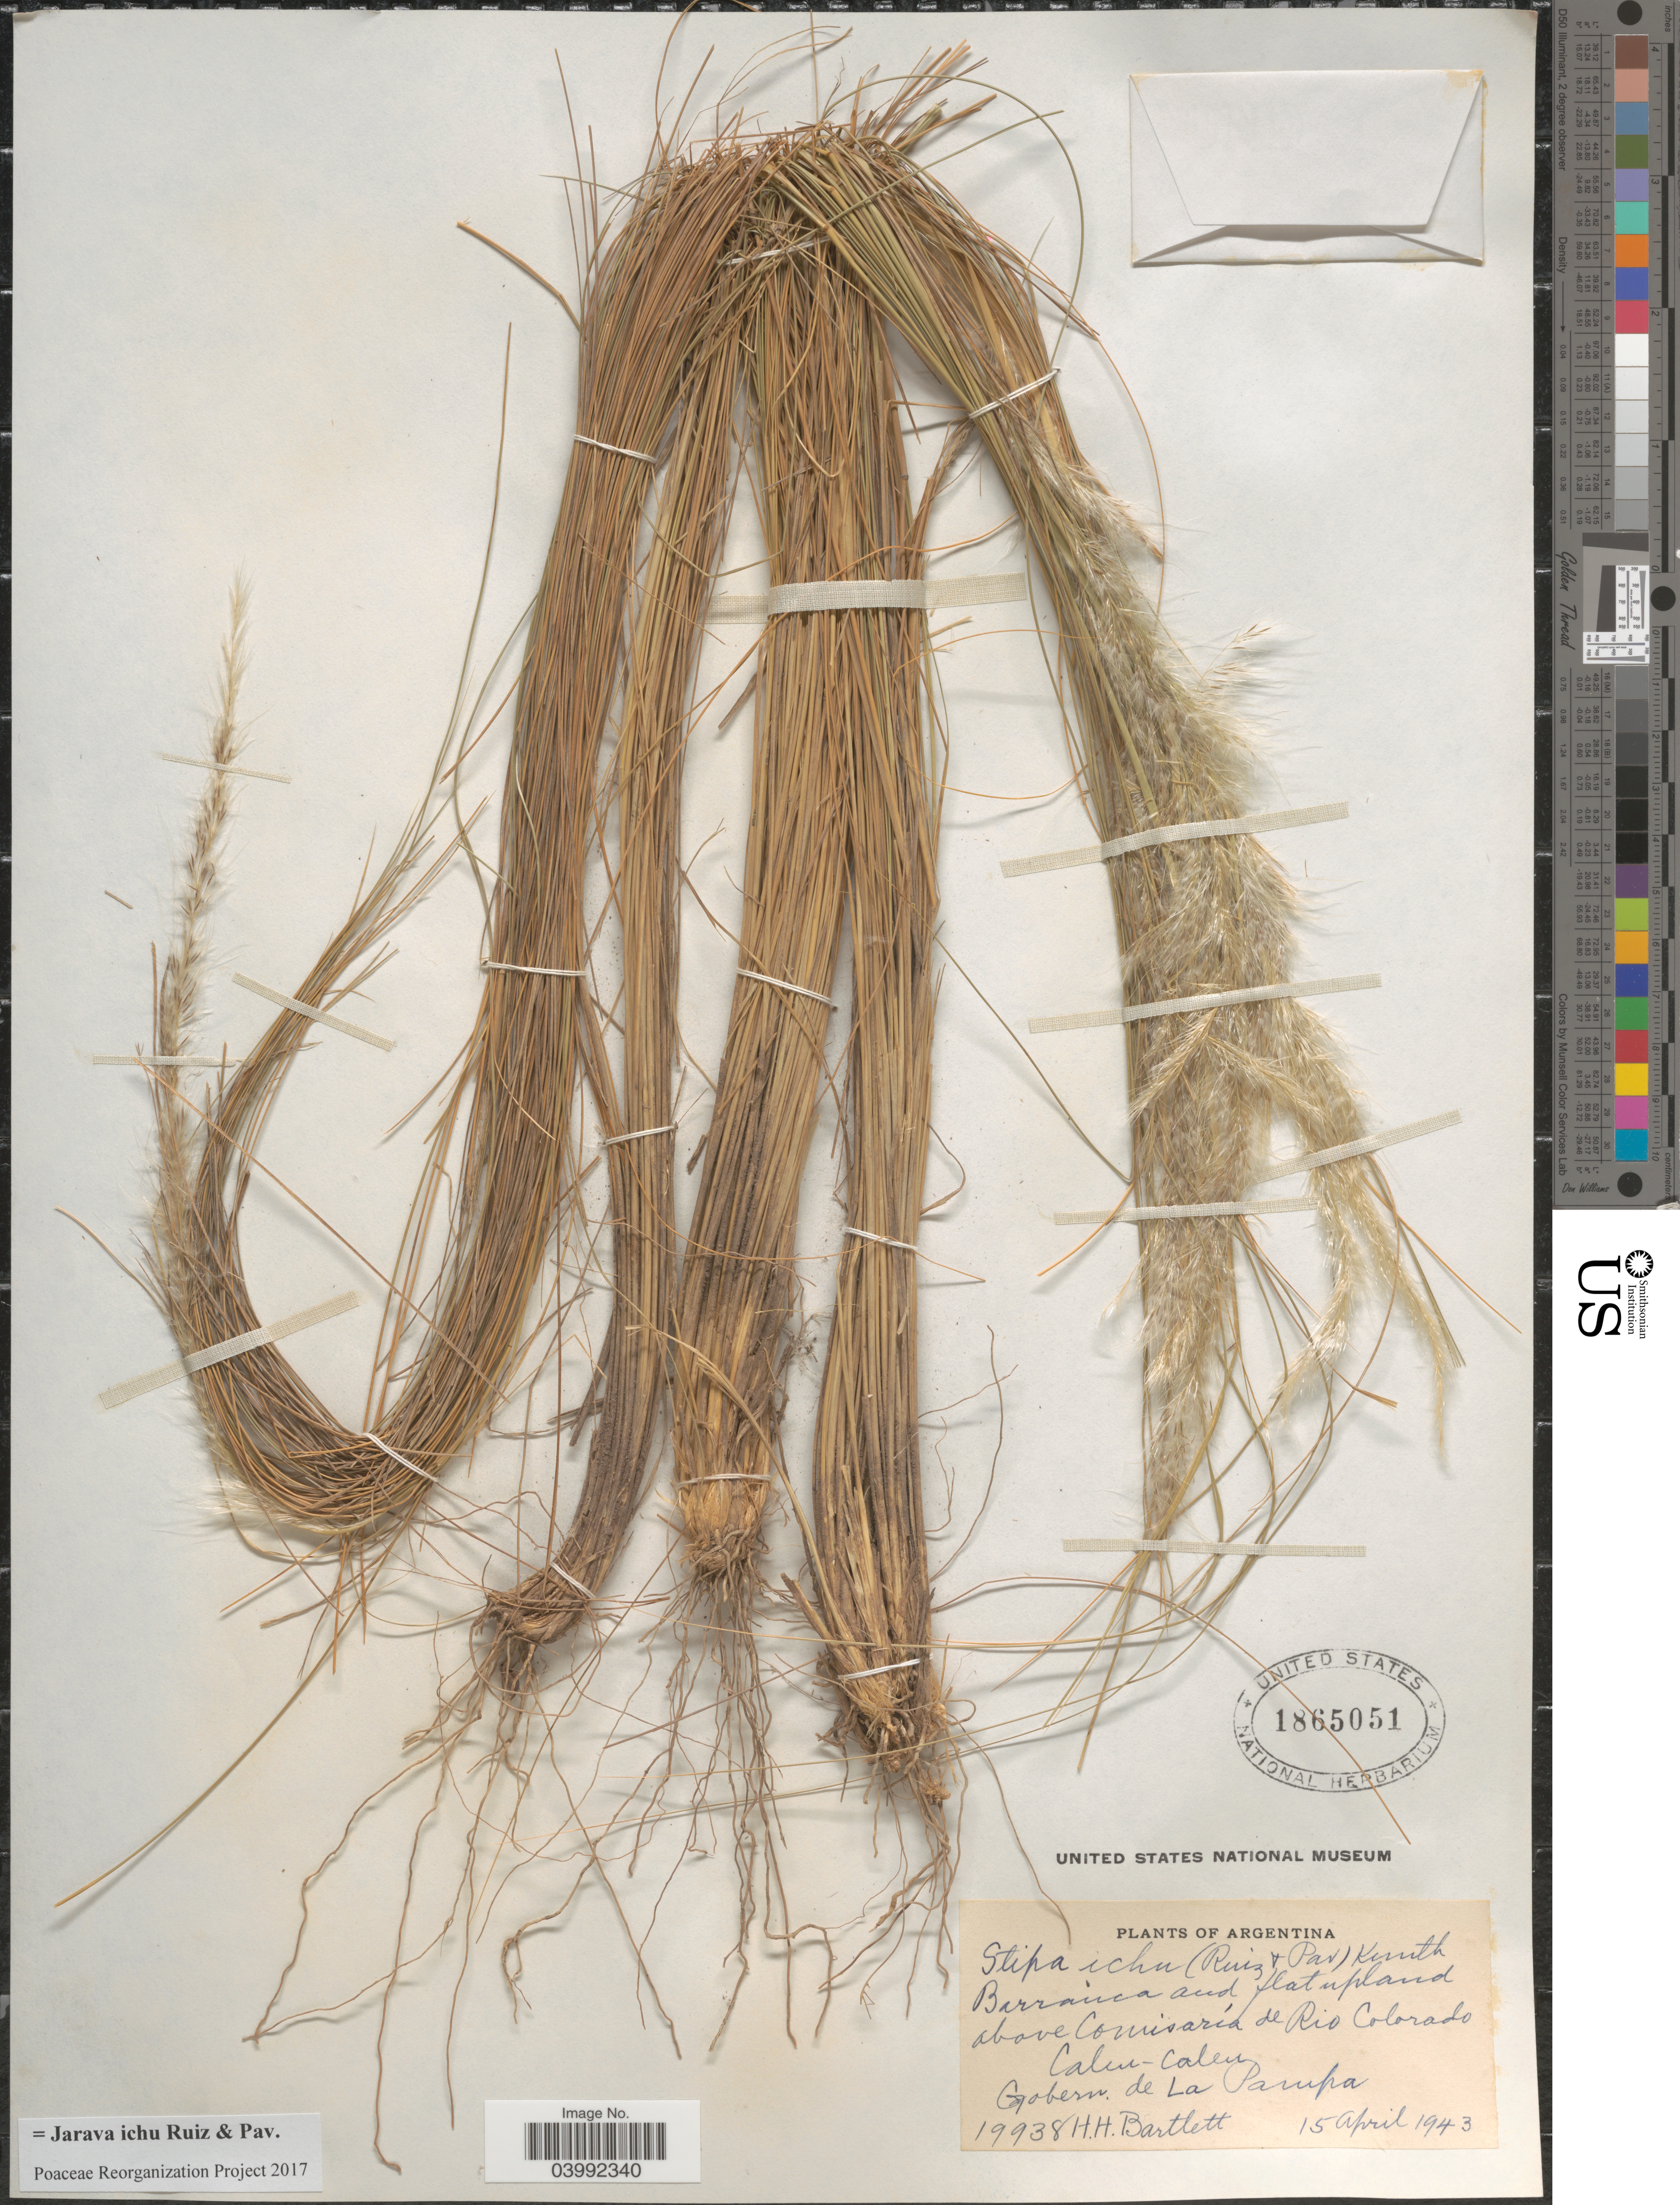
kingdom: Plantae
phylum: Tracheophyta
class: Liliopsida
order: Poales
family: Poaceae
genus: Jarava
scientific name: Jarava ichu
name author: Ruiz & Pav.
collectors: H. H. Bartlett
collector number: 19938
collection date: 1943-04-15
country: Argentina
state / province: La Pampa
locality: Barranca and flat upland above Comisaría de Rio Colorado. Calen-Calen. Gobern. de La Pampa.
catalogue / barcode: US 1865051